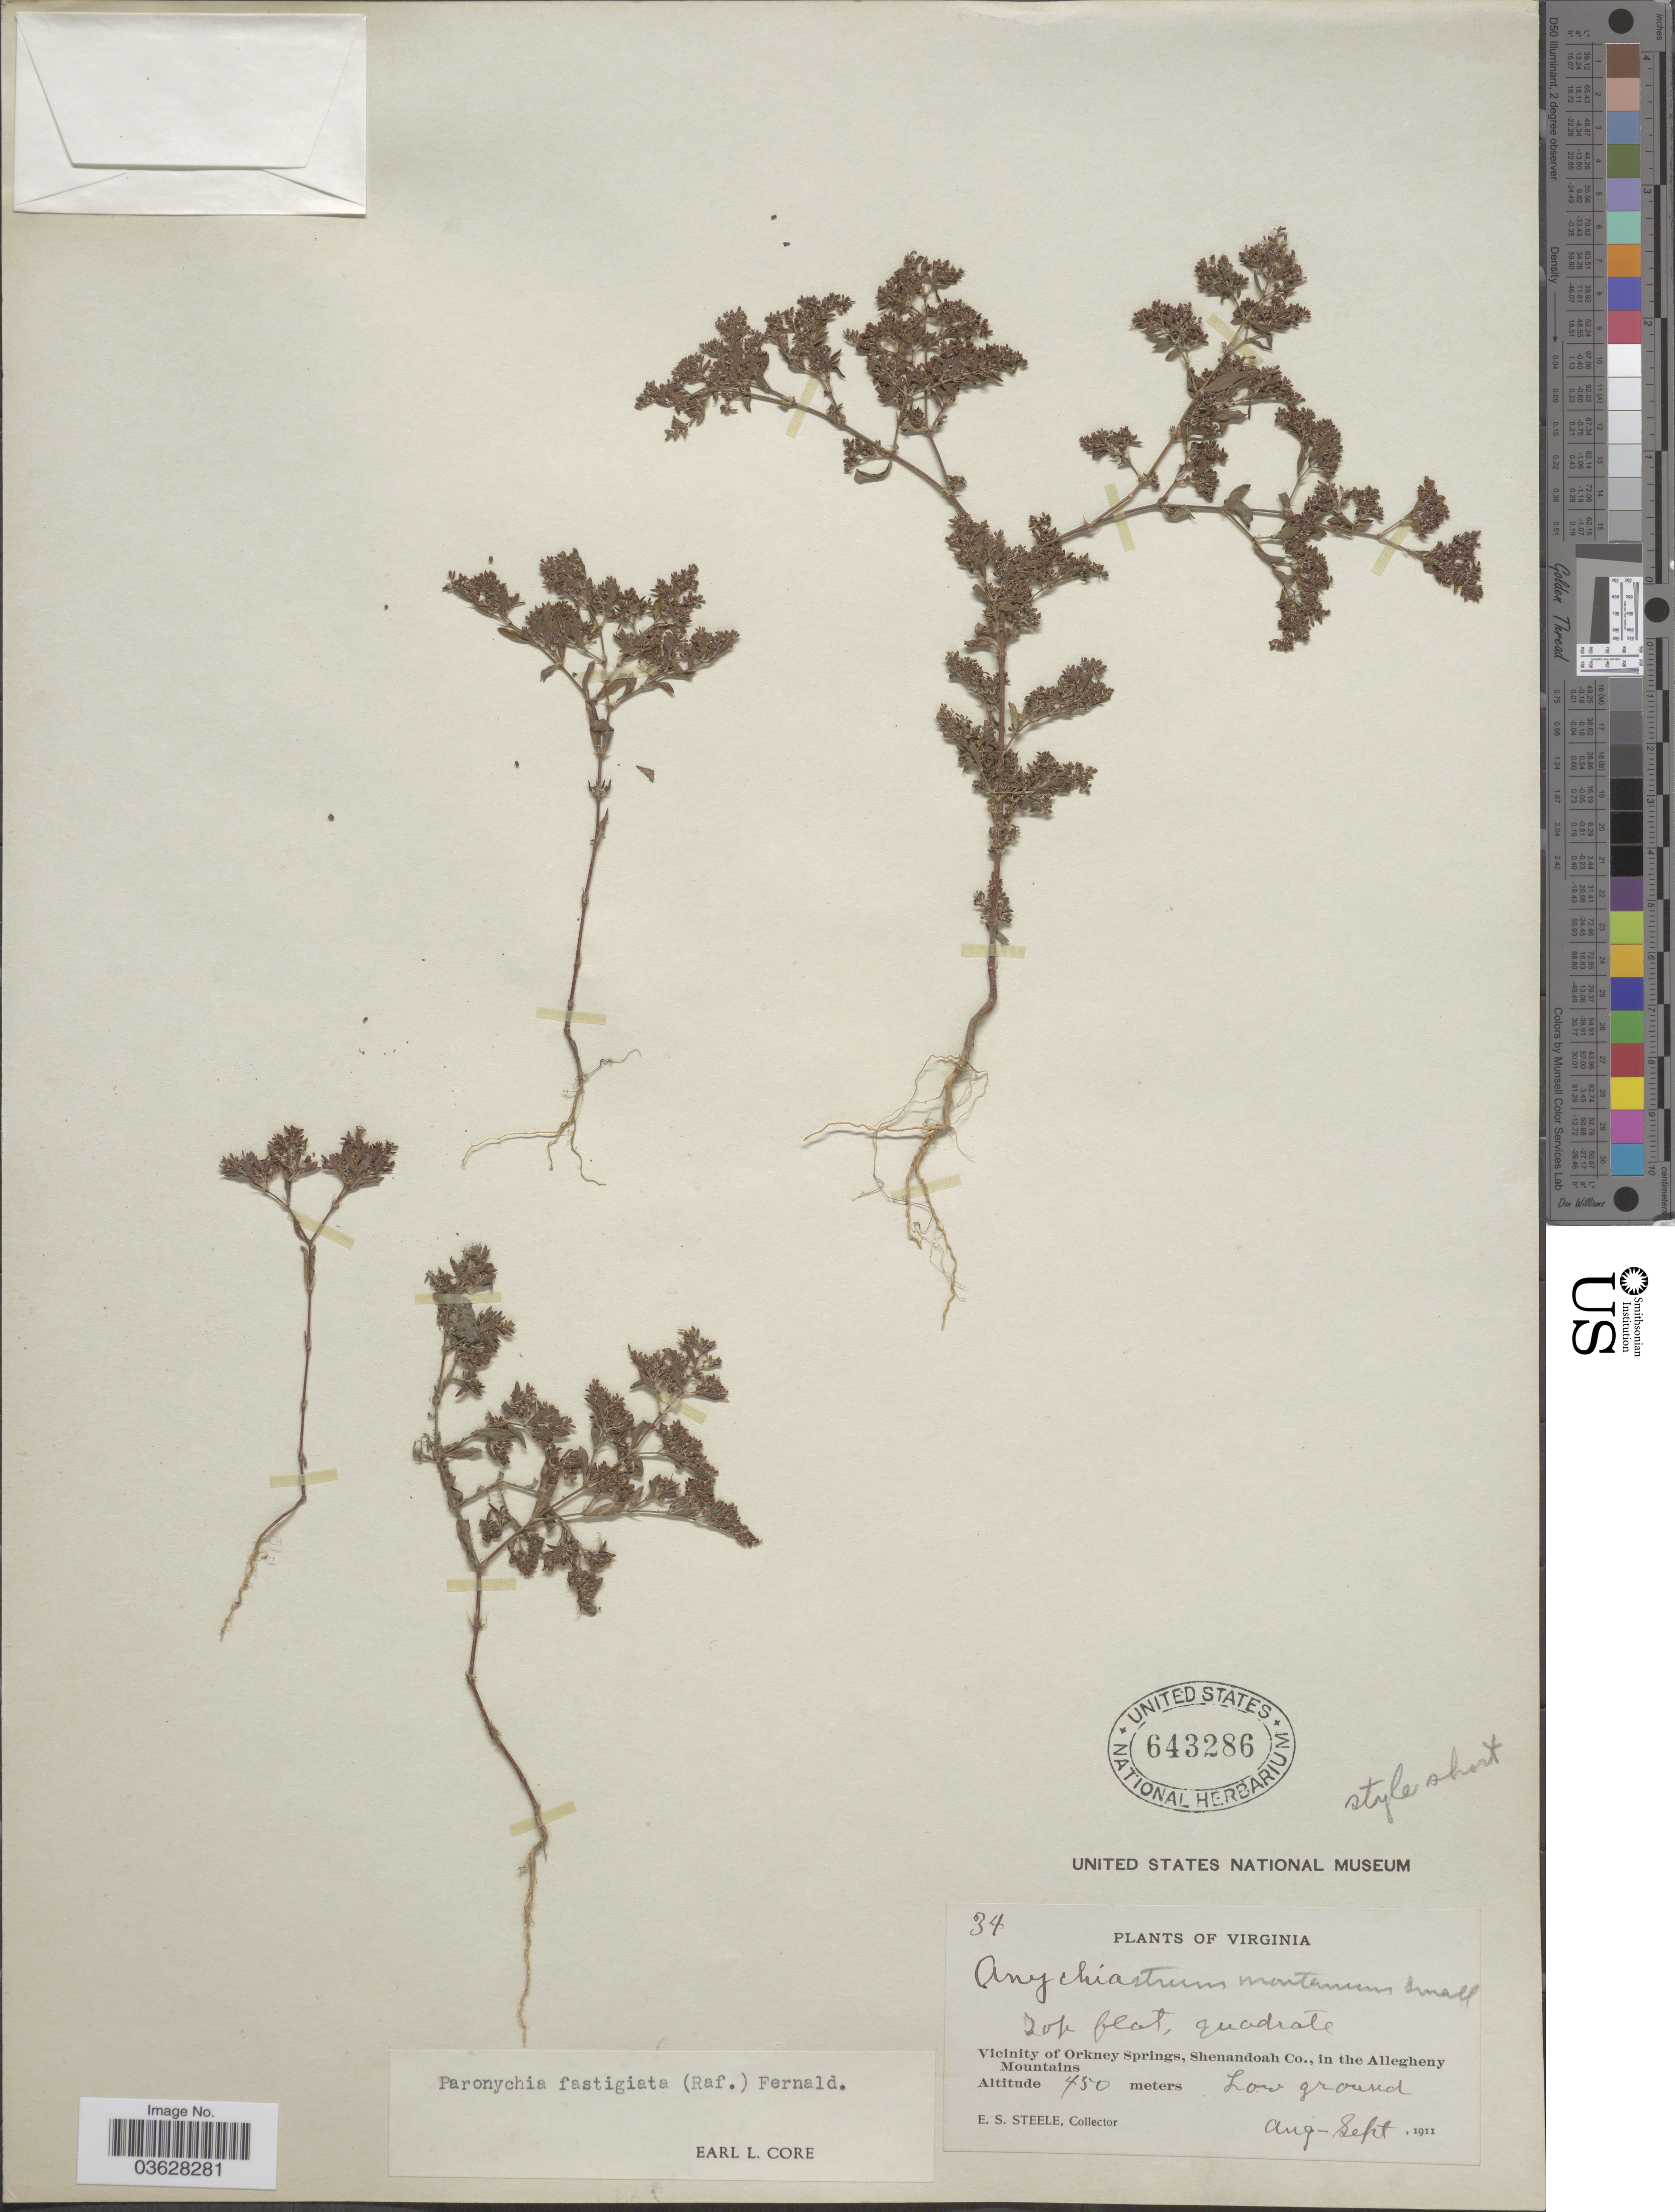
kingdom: Plantae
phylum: Tracheophyta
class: Magnoliopsida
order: Caryophyllales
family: Caryophyllaceae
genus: Paronychia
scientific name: Paronychia fastigiata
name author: (Raf.) Fernald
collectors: E. Steele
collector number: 34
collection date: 1911-08/1911-09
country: United States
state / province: Virginia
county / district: Shenandoah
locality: Vicinity of Orkney Springs, Shenandoah Co., in the Allegheny Mountains.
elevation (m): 450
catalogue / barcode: US 643286